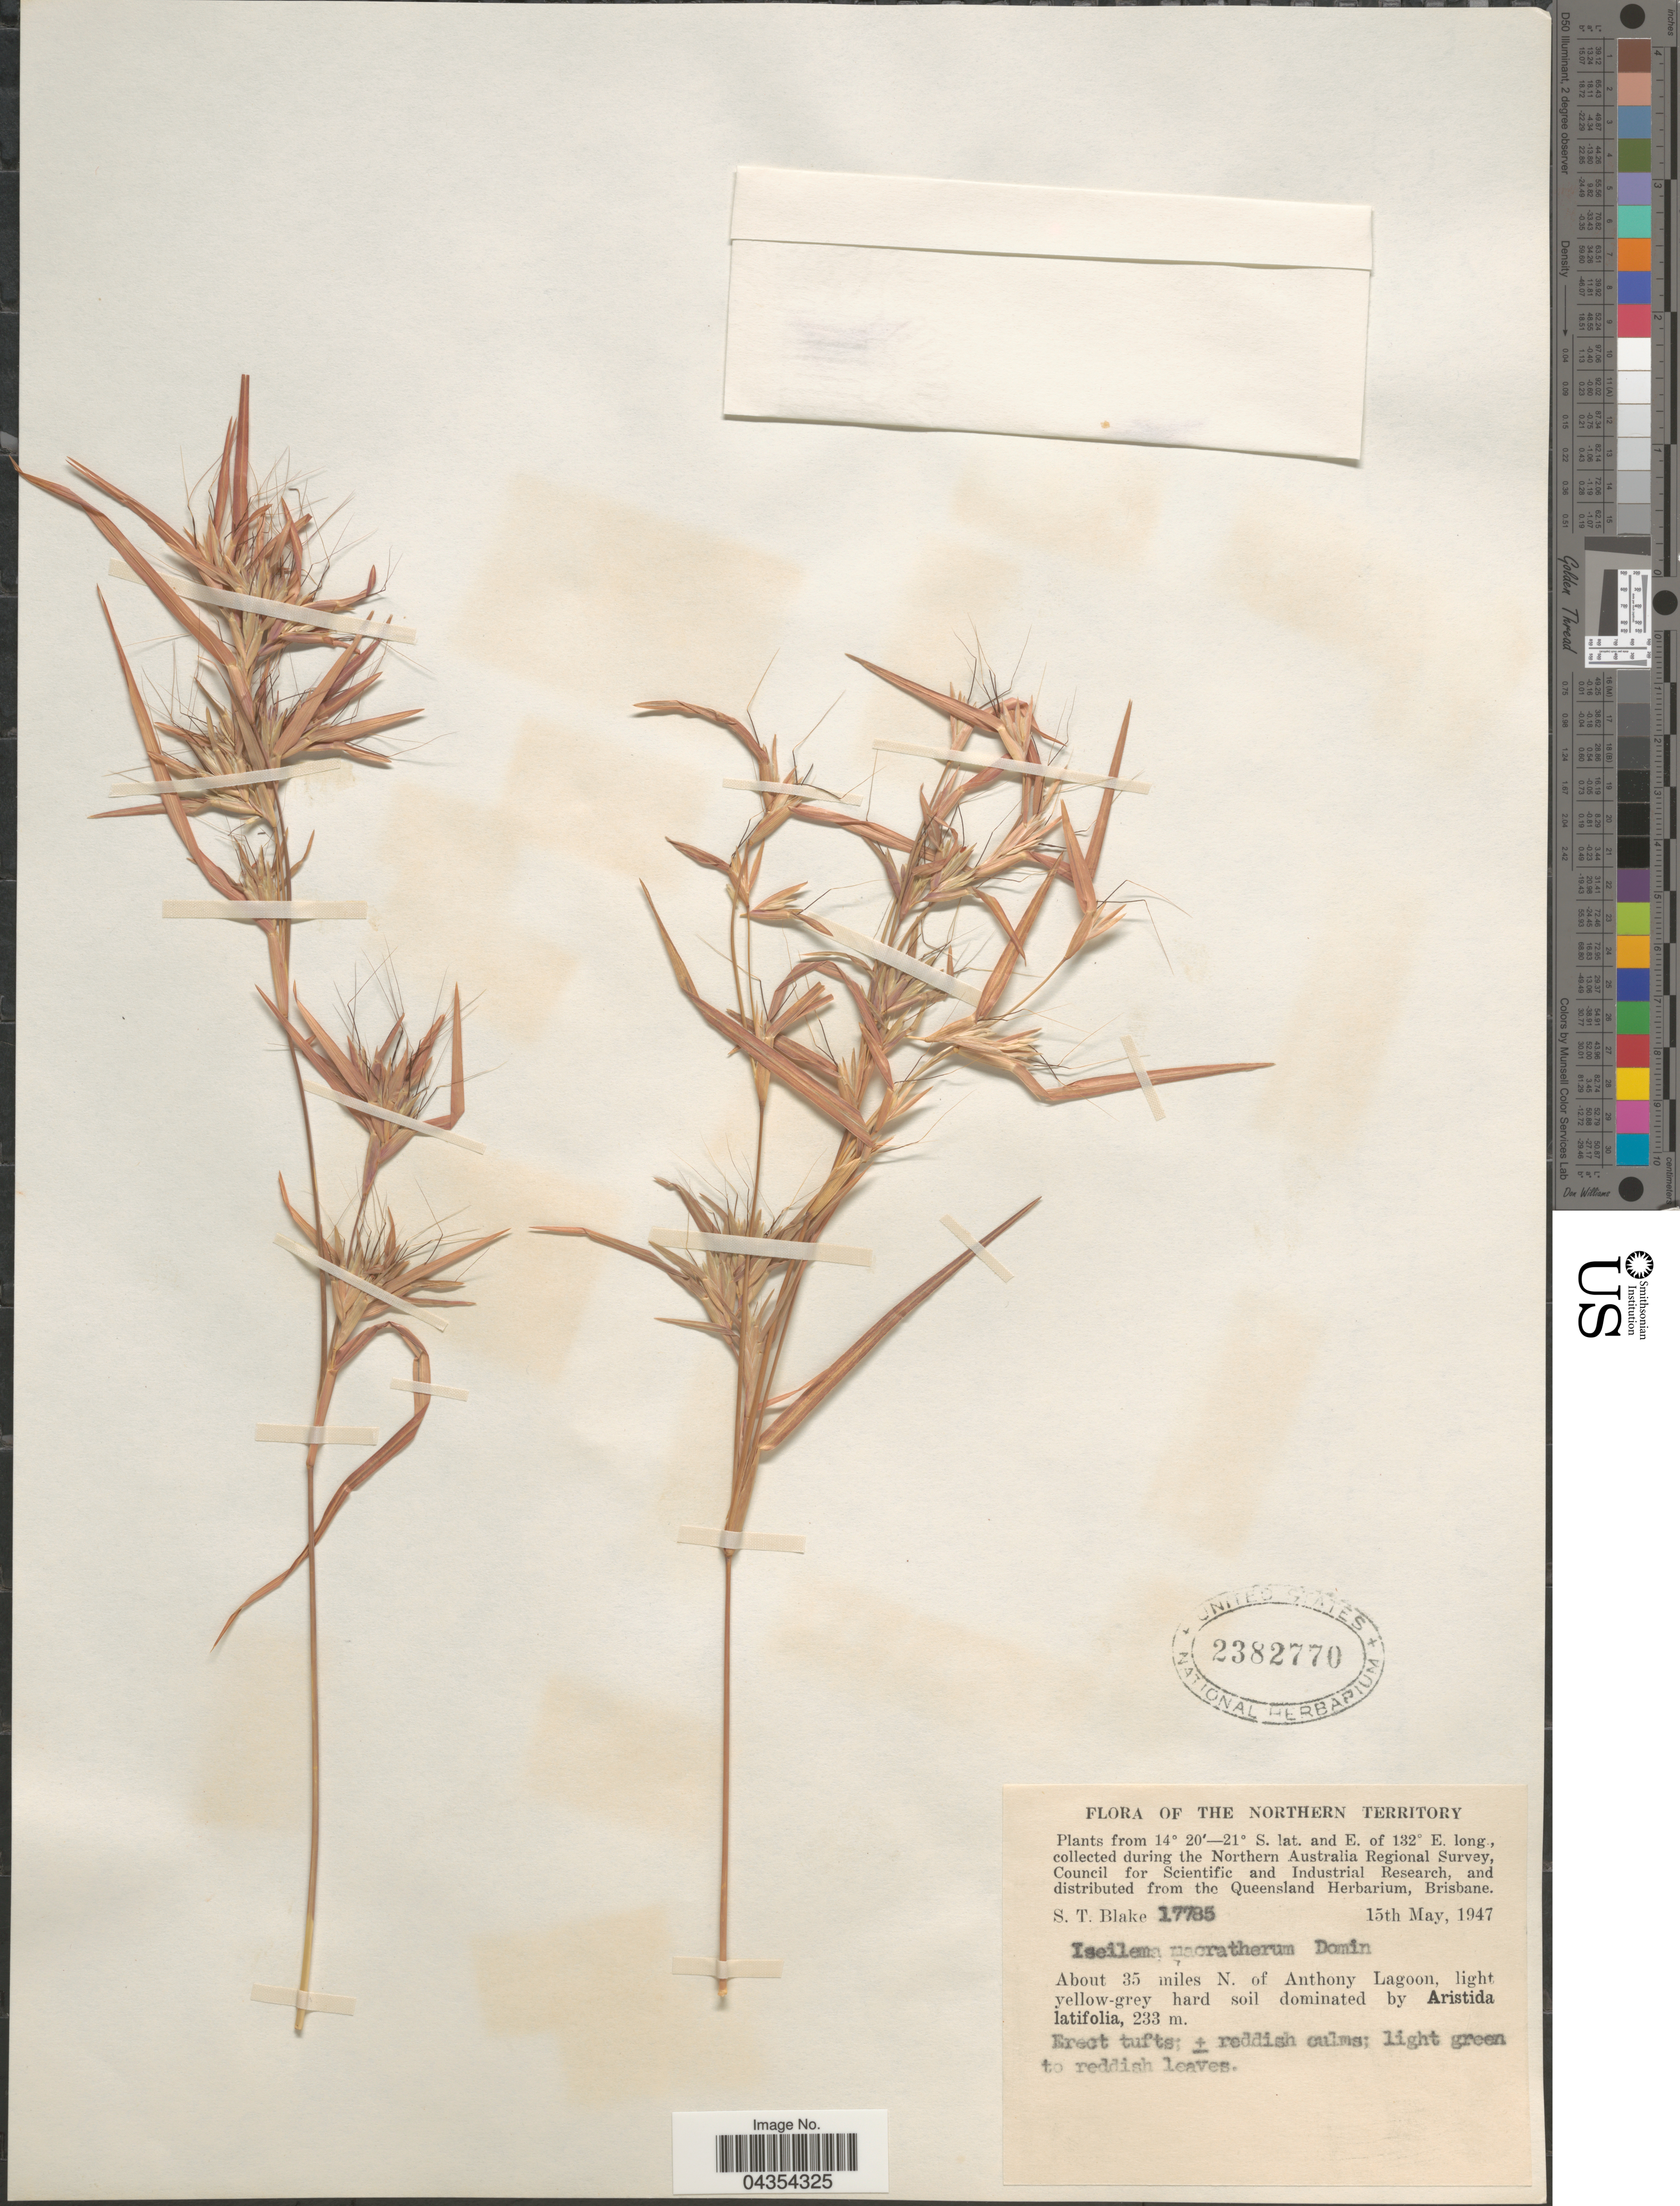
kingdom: Plantae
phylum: Tracheophyta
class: Liliopsida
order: Poales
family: Poaceae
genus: Iseilema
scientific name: Iseilema macratherum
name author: Domin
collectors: S. T. Blake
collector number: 17785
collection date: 1947-05-15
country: Australia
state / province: Northern Territory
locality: The Northern Australia Regional Survey. About 35 miles N. of Anthony Lagoon.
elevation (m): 233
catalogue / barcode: US 2382770